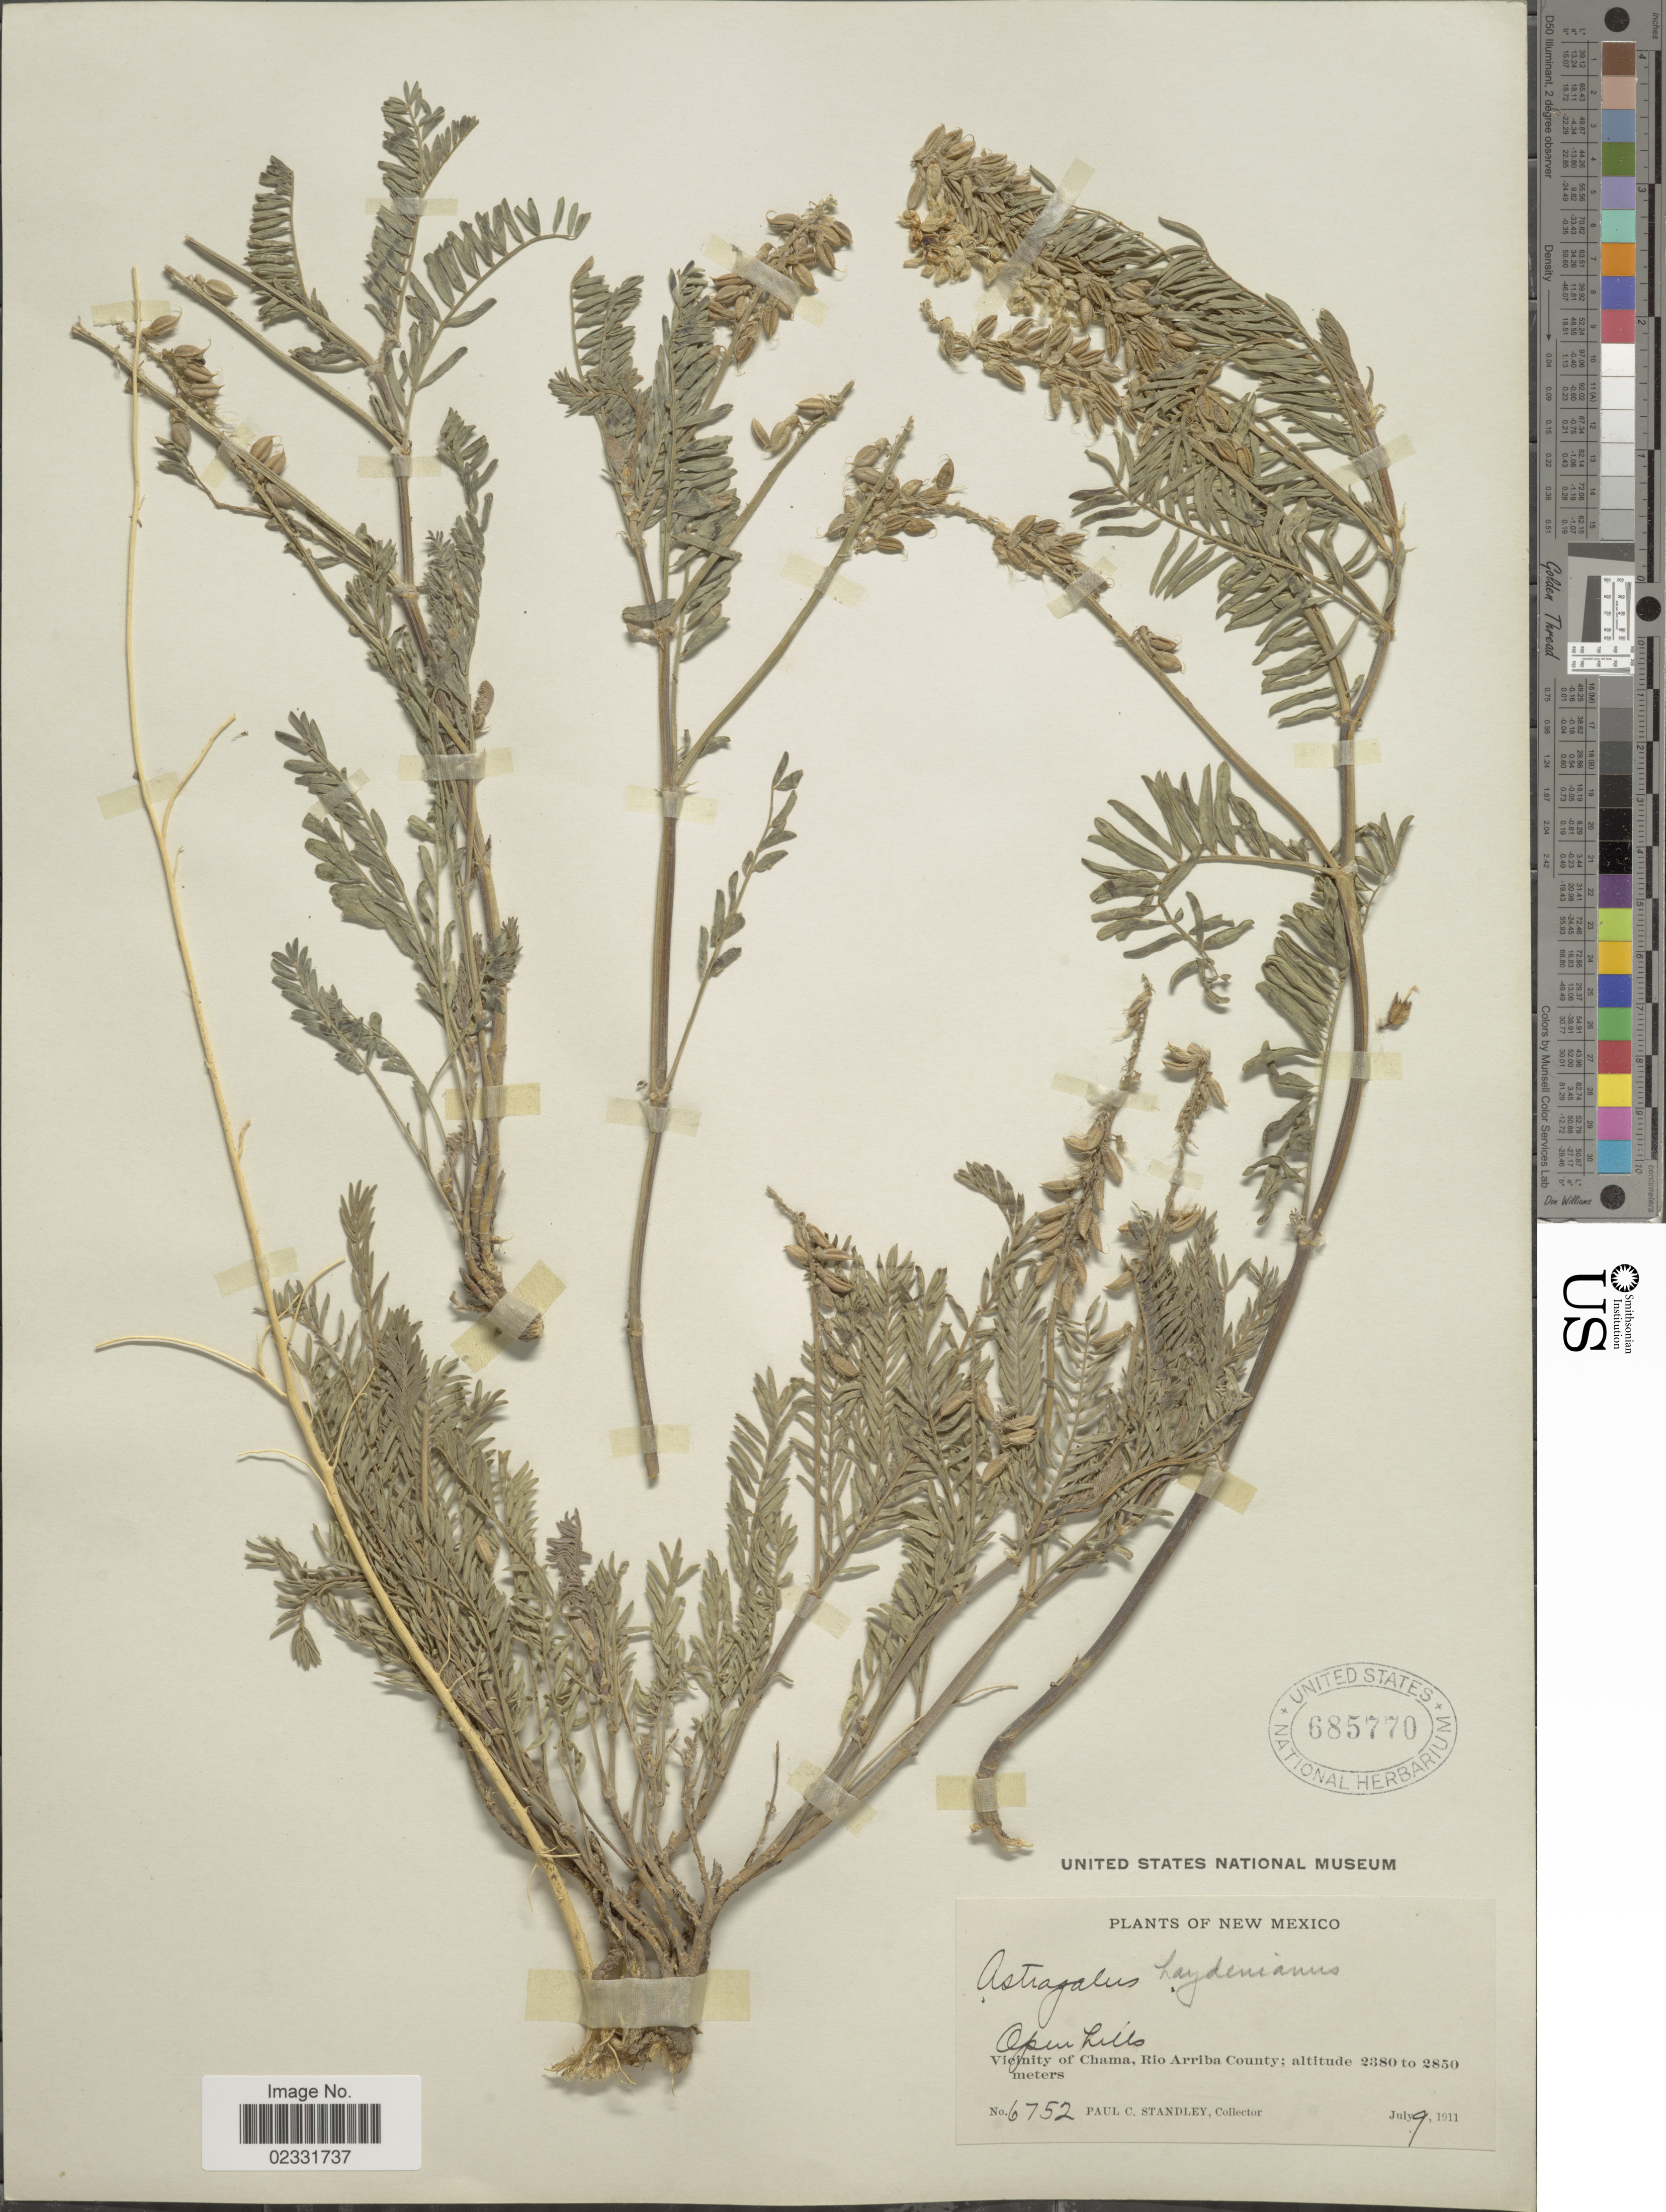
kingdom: Plantae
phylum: Tracheophyta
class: Magnoliopsida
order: Fabales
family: Fabaceae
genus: Astragalus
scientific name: Astragalus haydenianus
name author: A. Gray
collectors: P. C. Standley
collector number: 6752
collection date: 1911-07-09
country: United States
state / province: New Mexico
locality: Open hills, vicinity of Chama, Rio Arriba County.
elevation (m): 2380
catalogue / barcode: US 685770